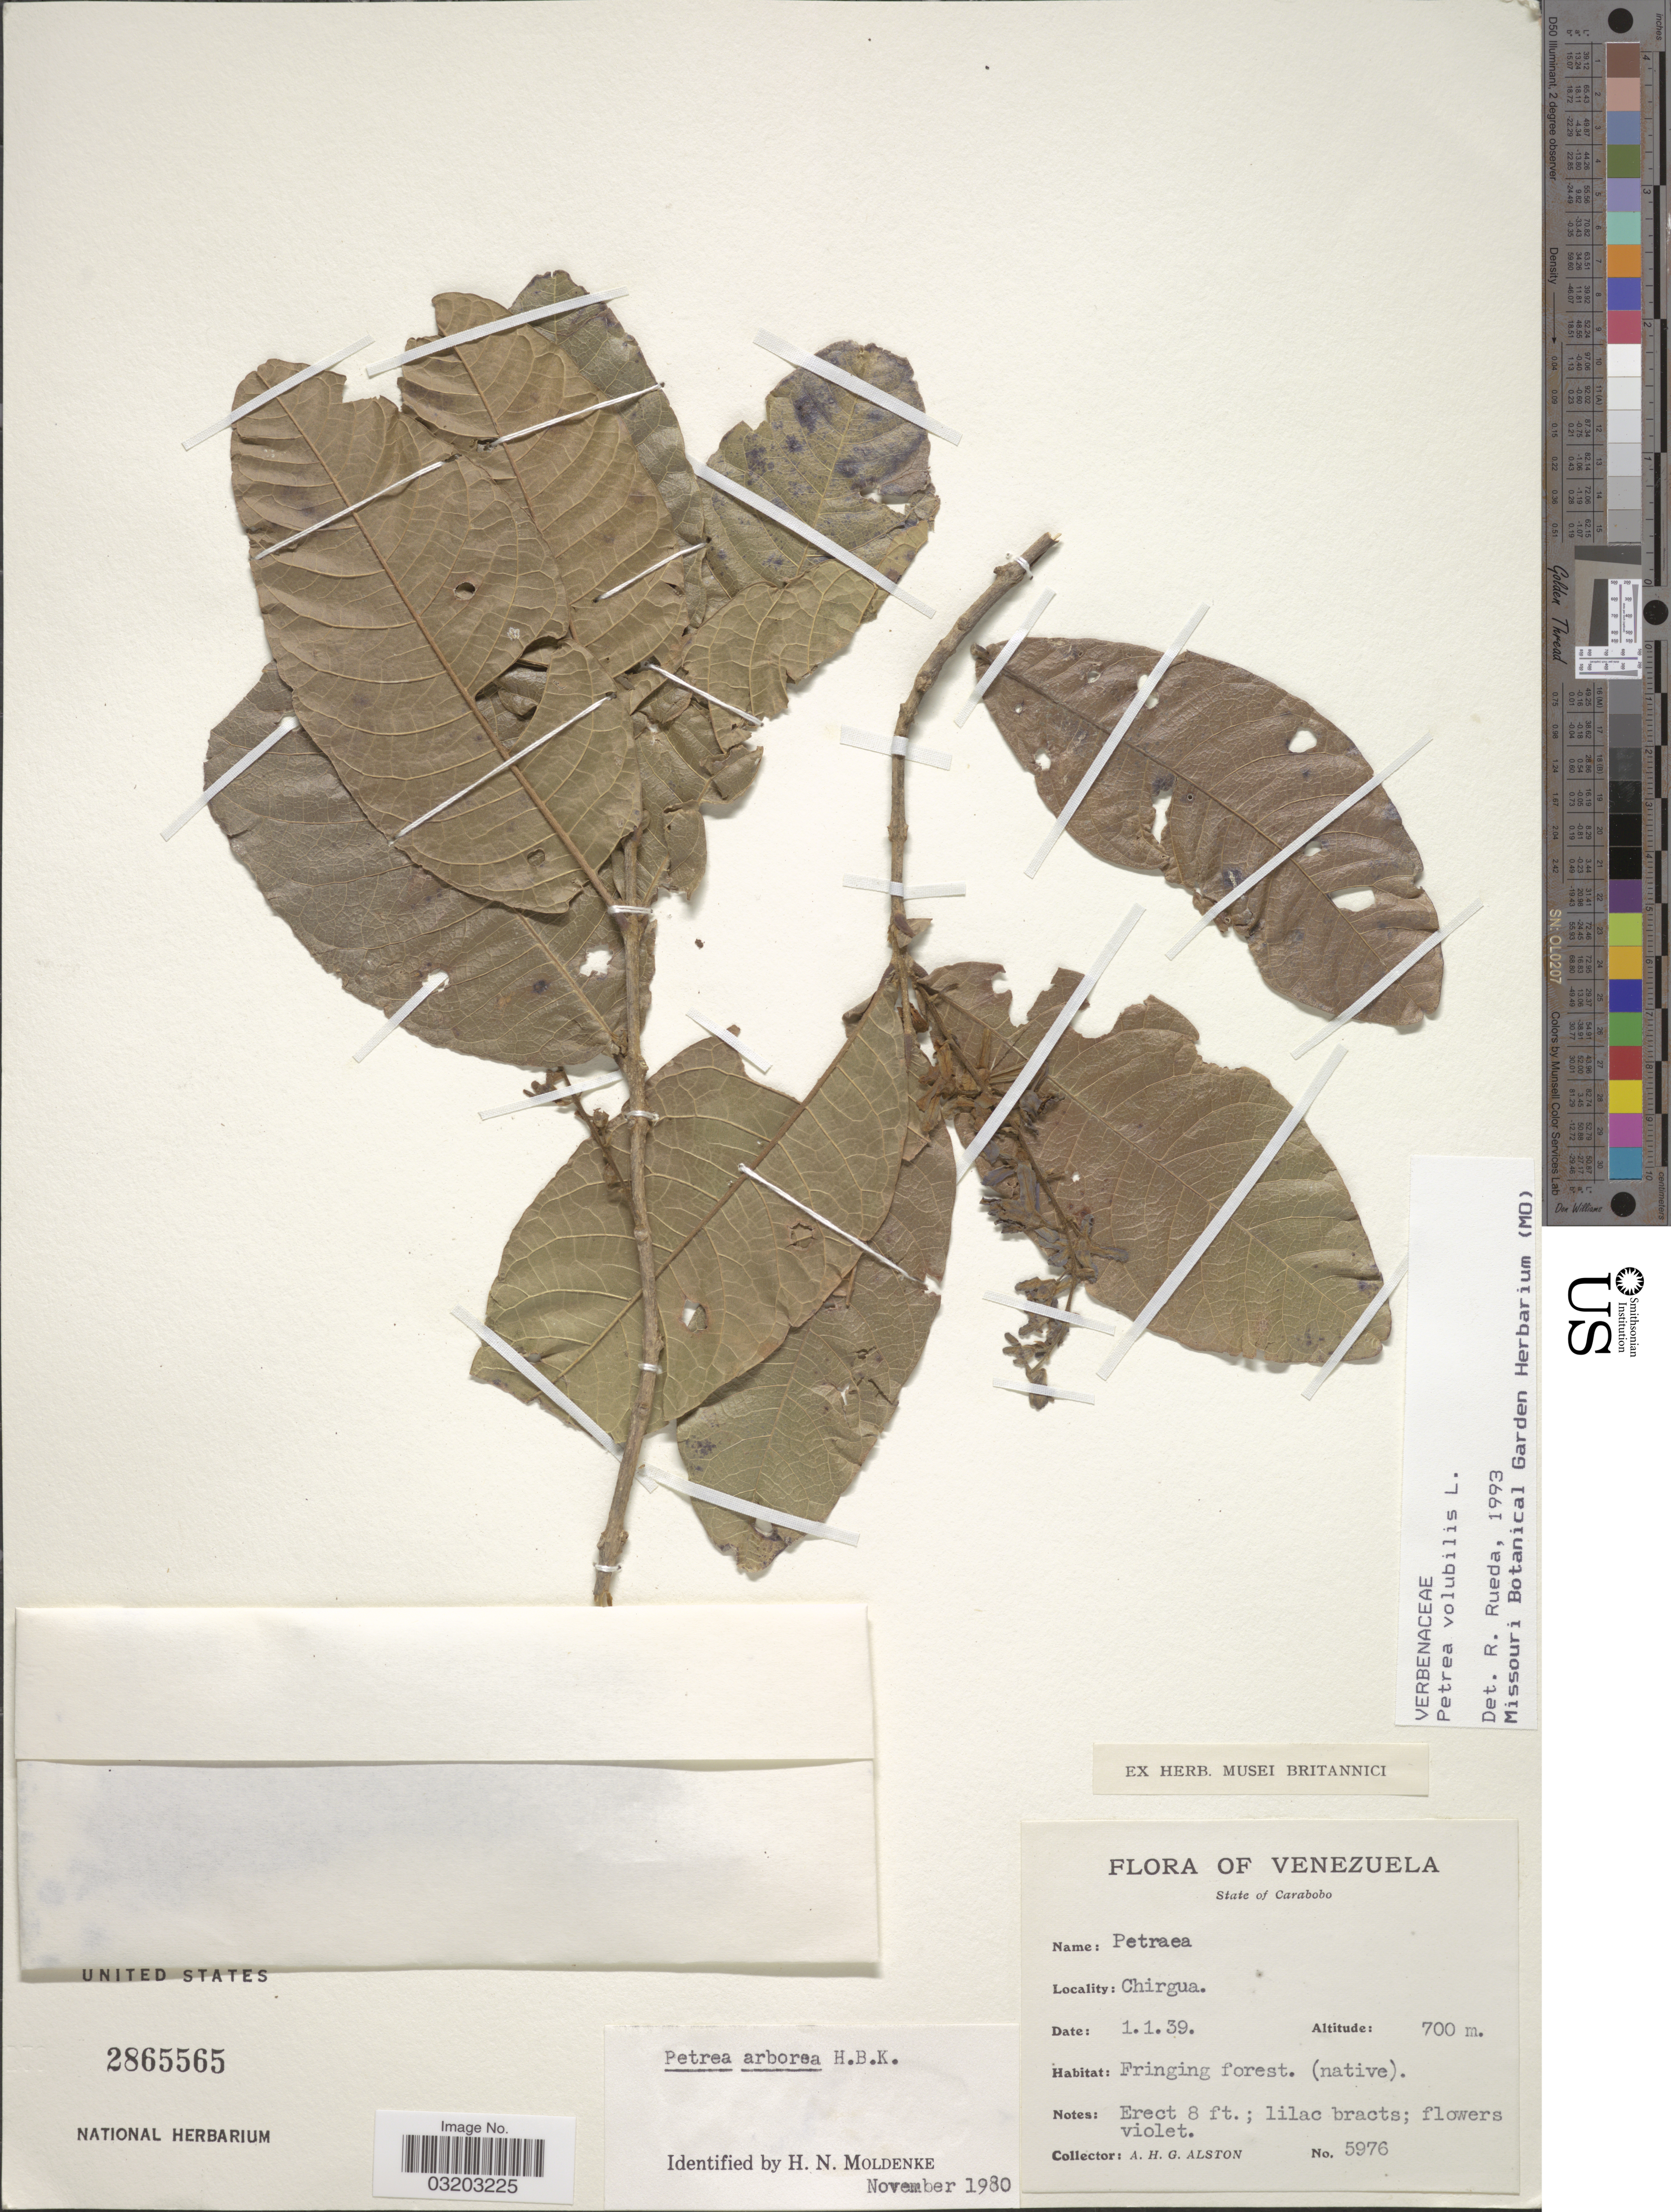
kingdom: Plantae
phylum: Tracheophyta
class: Magnoliopsida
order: Lamiales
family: Verbenaceae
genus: Petrea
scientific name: Petrea volubilis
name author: L.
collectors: A. H. Alston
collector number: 5976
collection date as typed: Transcribed d/m/y: 1/1/39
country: Venezuela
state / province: Carabobo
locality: Chirgua.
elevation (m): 700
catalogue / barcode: US 2865565